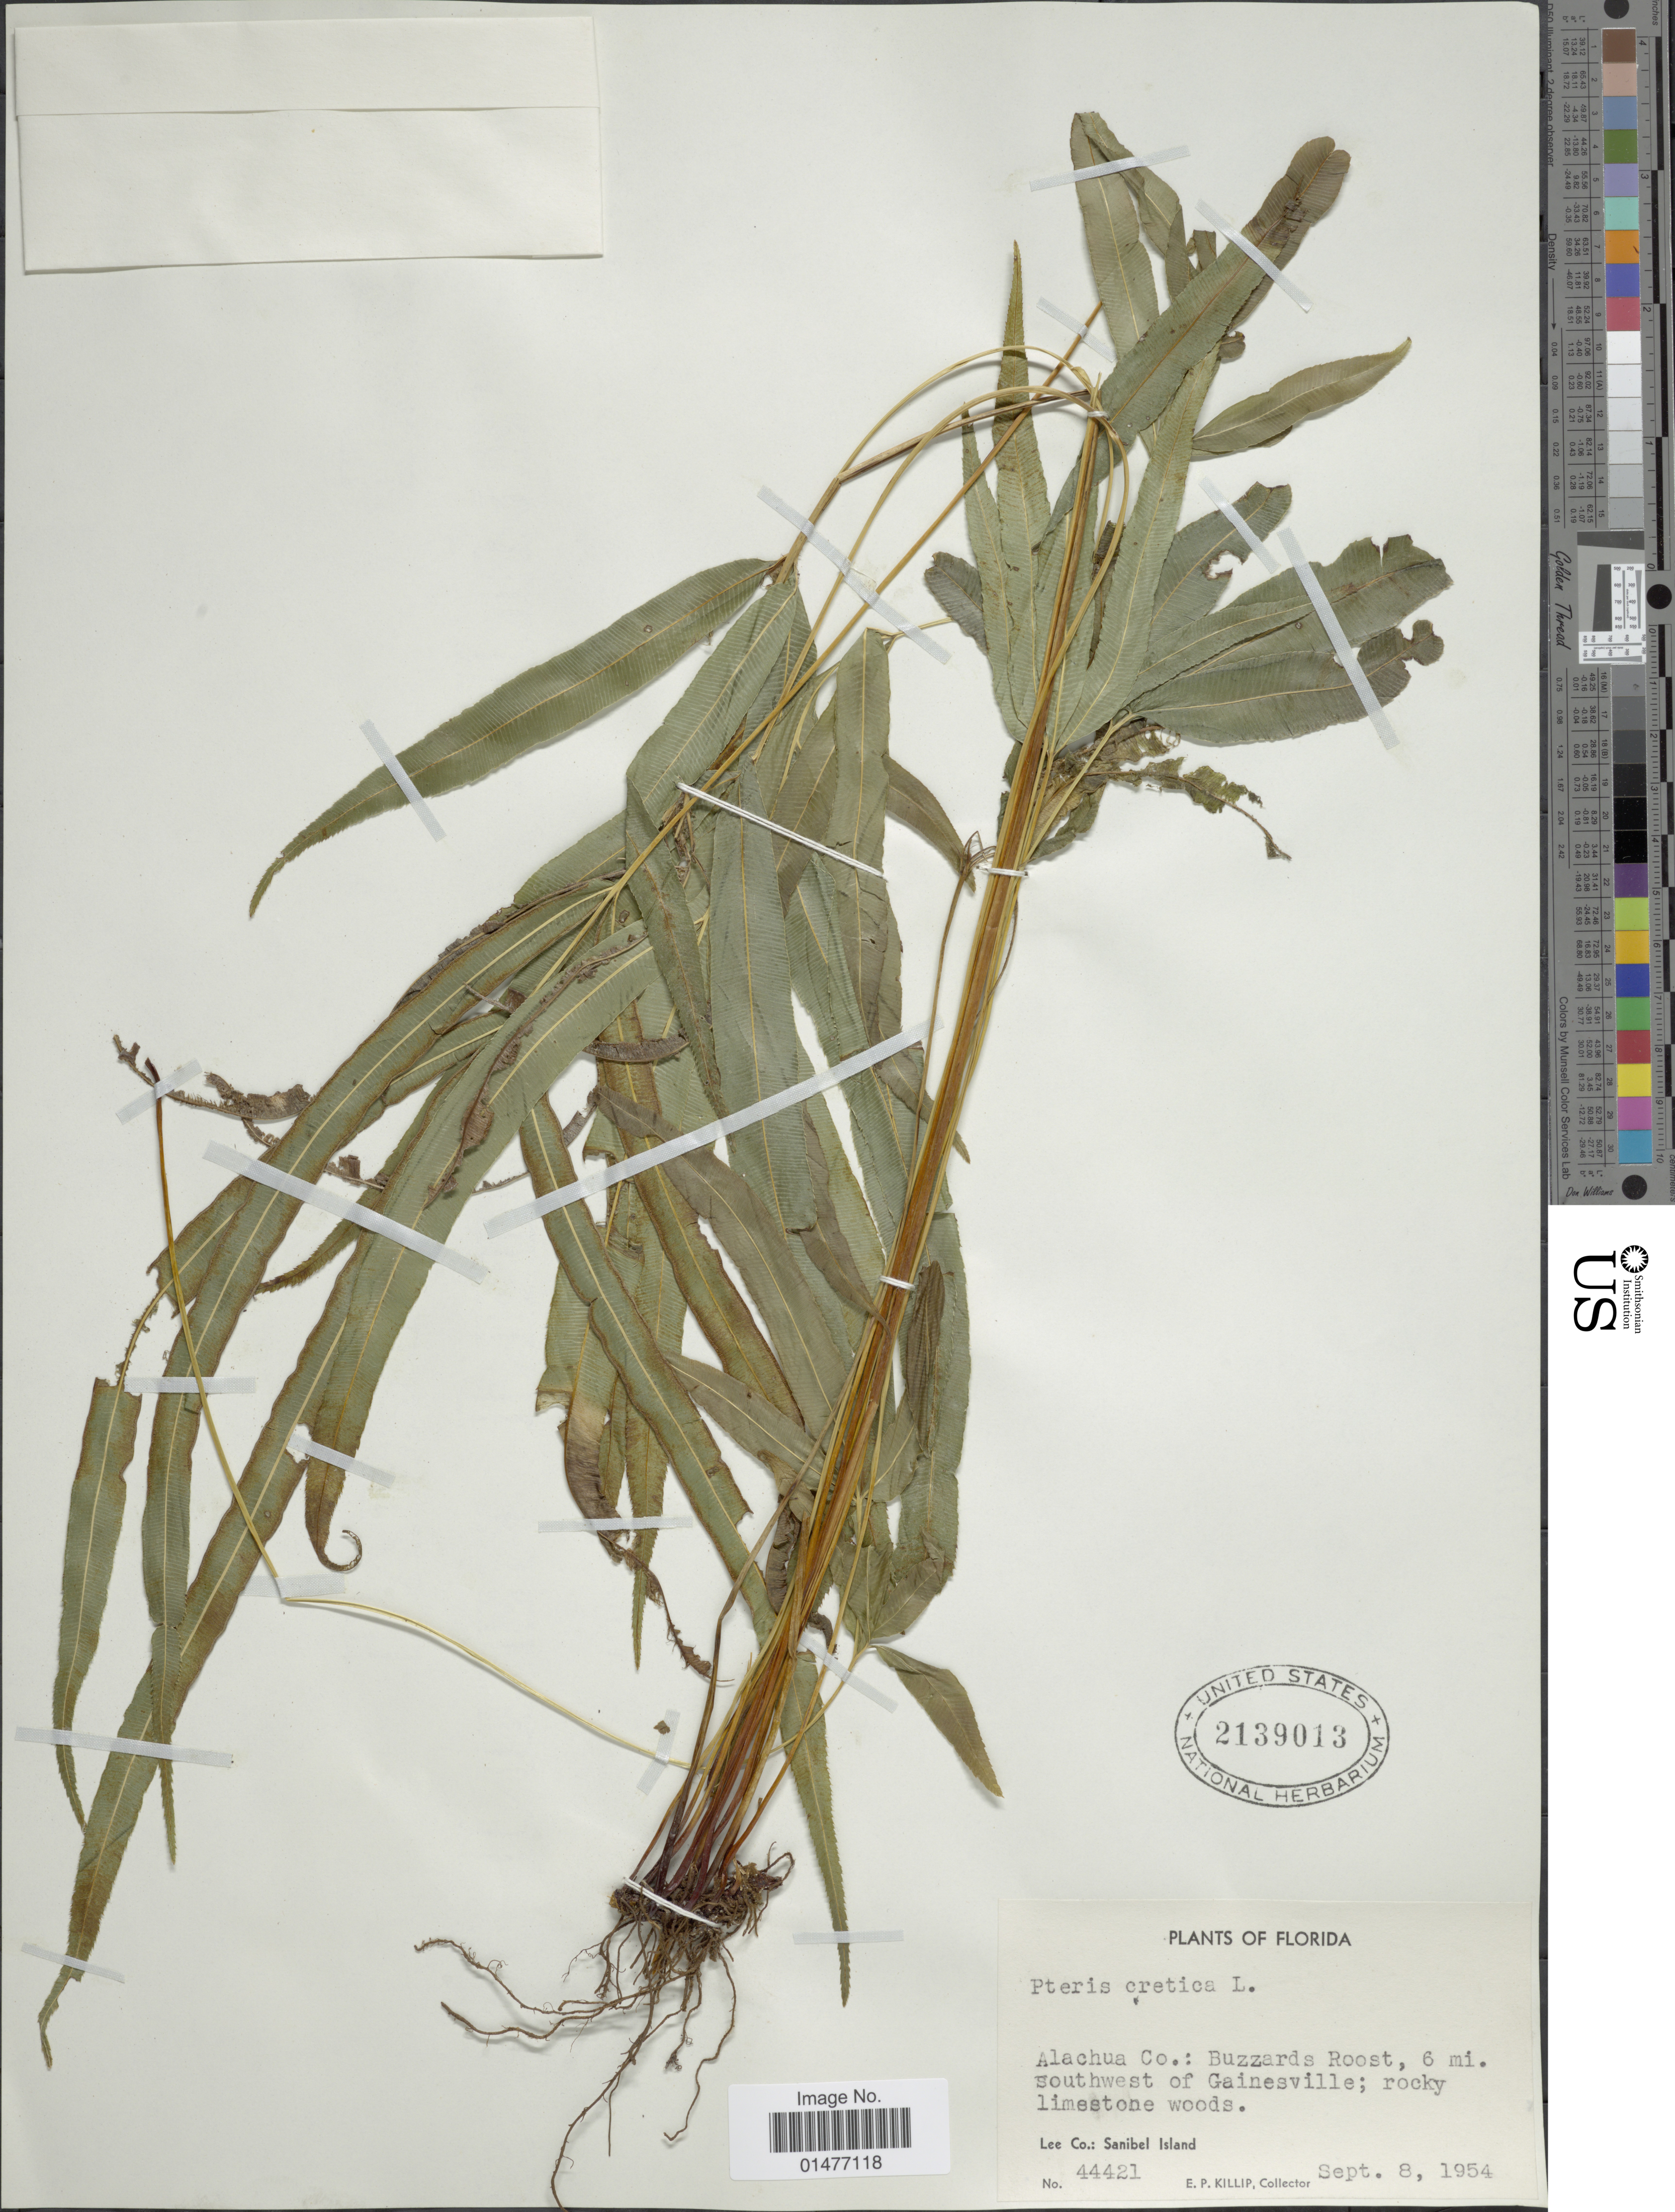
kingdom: Plantae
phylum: Tracheophyta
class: Polypodiopsida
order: Polypodiales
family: Pteridaceae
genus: Pteris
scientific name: Pteris cretica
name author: L.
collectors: E. P. Killip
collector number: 44421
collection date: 1954-09-08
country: United States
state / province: Florida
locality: Plants of Florida, Alachua Co.: Buzzards Roost, 6 mi. southwest of Gainesville; Rocky limestone woods.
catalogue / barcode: US 2139013